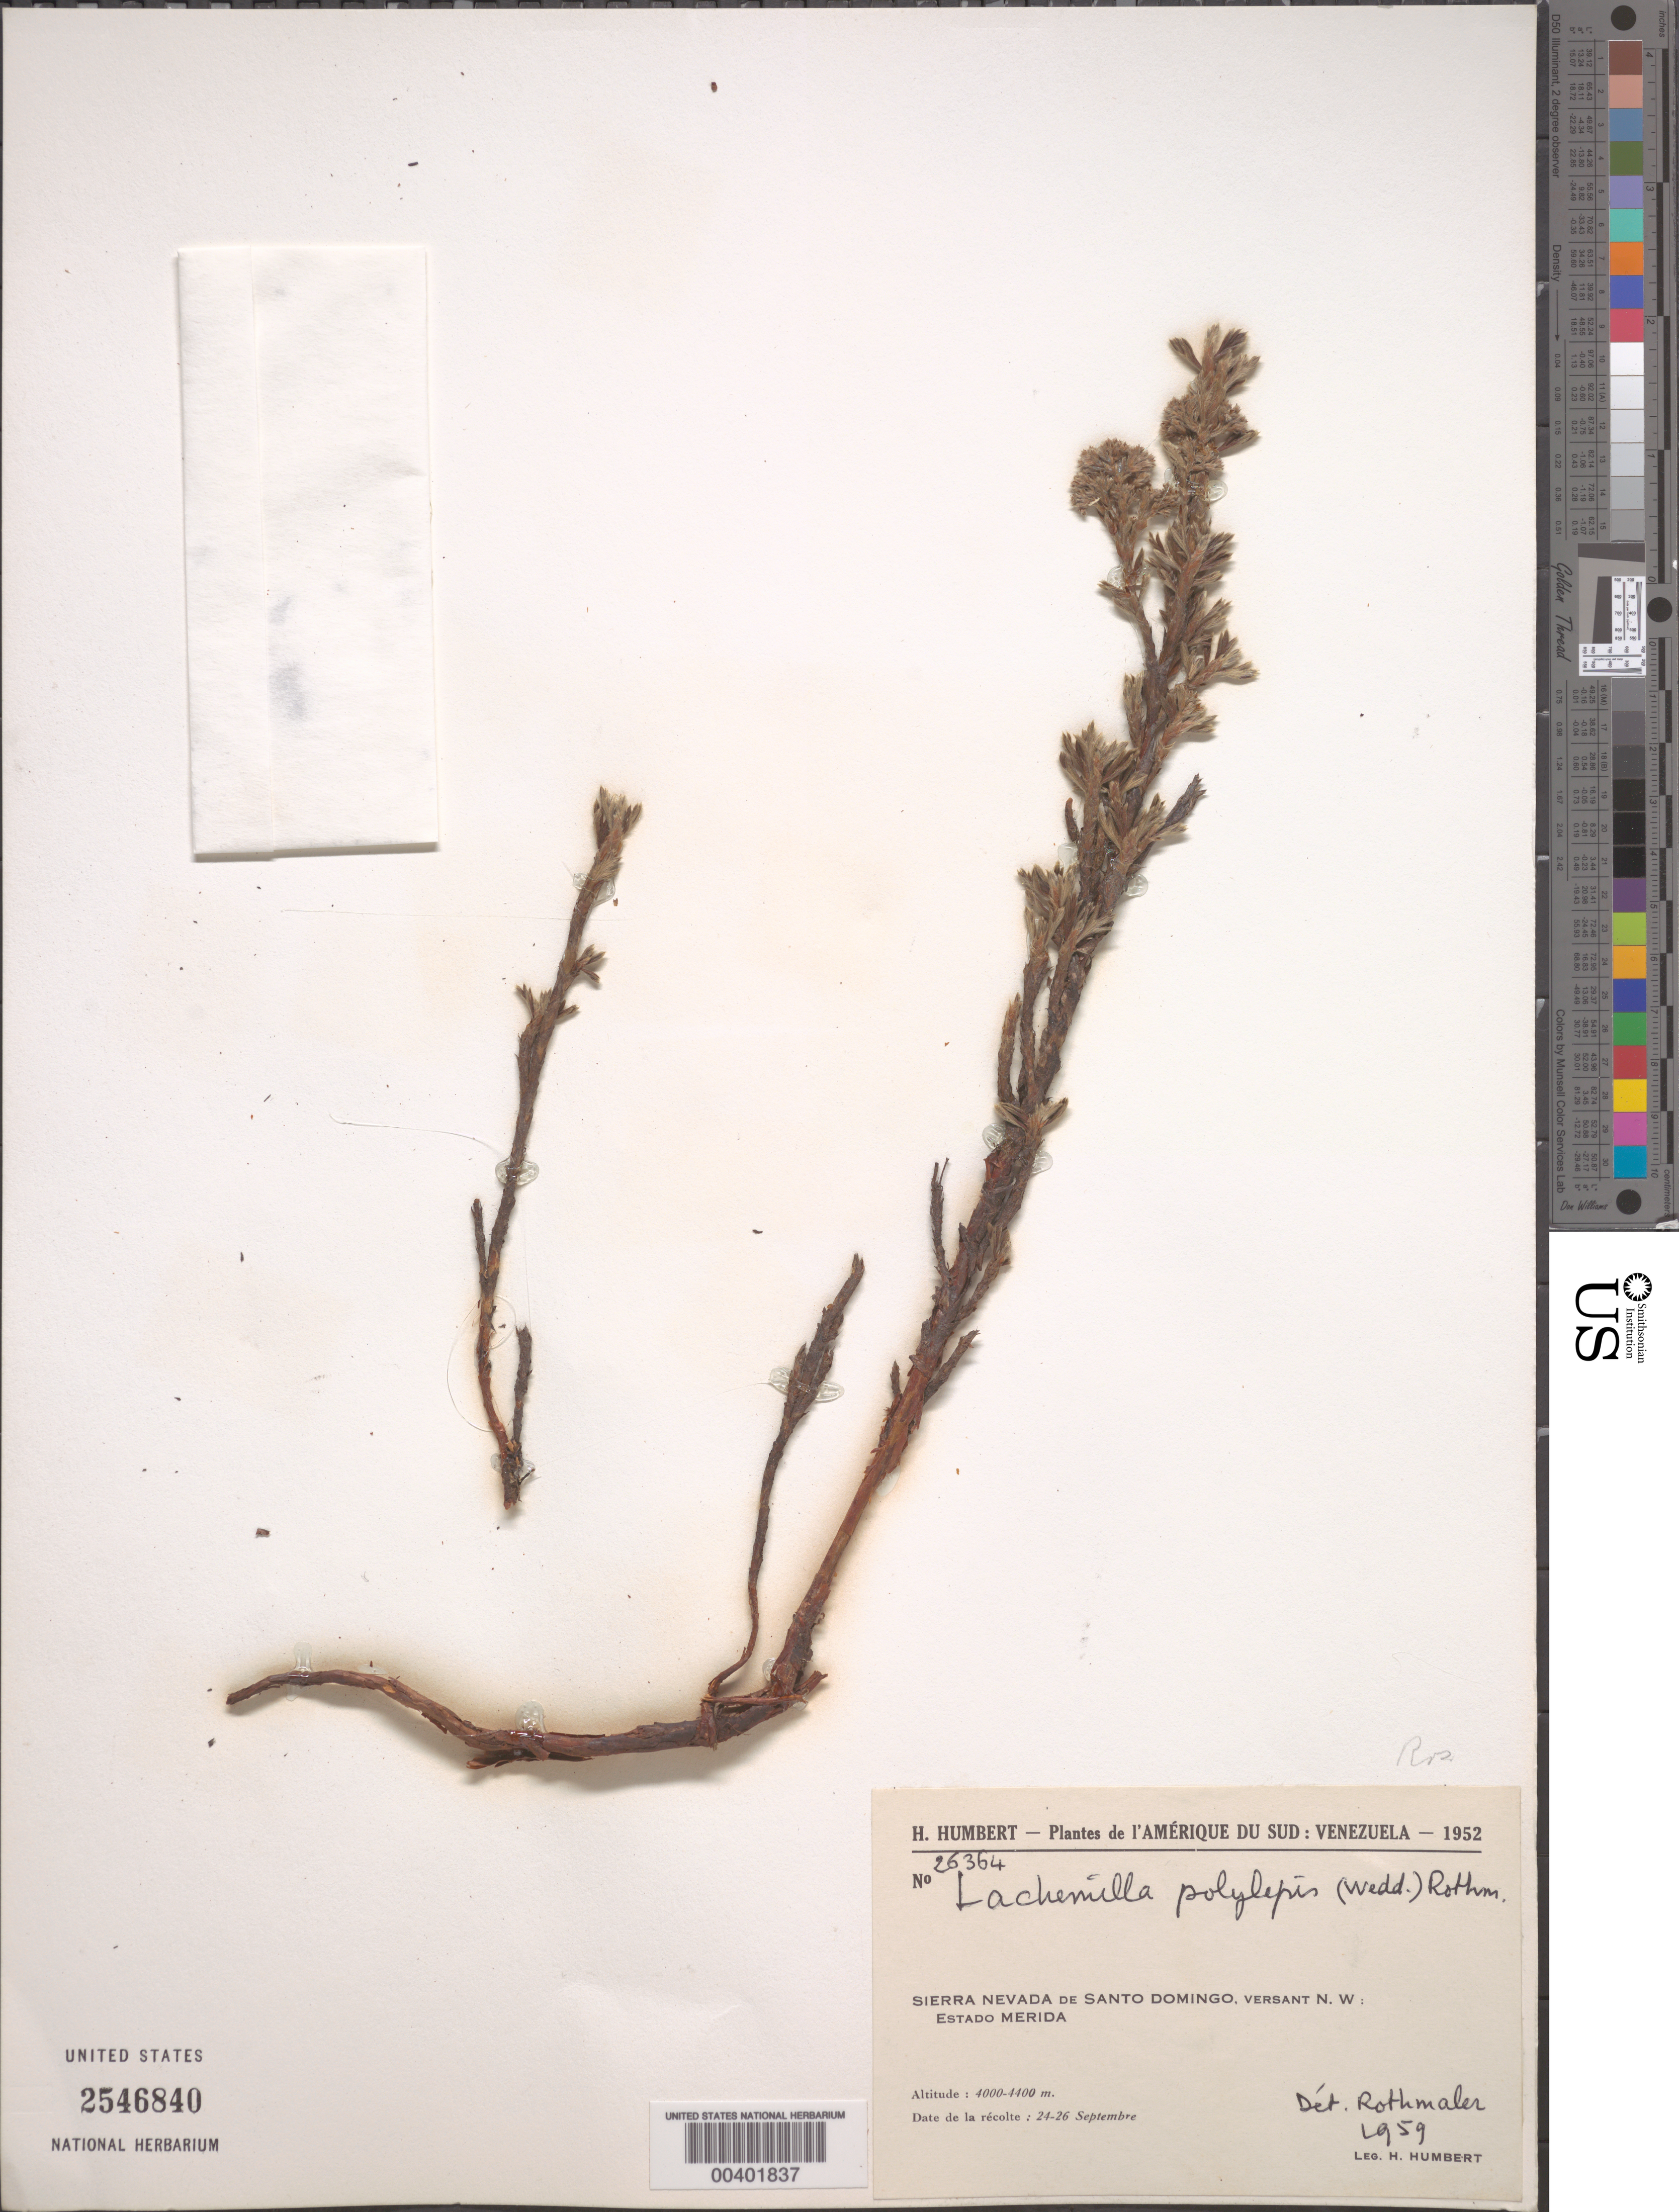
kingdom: Plantae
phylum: Tracheophyta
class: Magnoliopsida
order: Rosales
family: Rosaceae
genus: Alchemilla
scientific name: Alchemilla polylepis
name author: Wedd.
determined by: Dorr, L. J., (BOT), Smithsonian Institution - National Museum of Natural History (UNITED STATES)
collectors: H. Humbert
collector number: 26364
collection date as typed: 24 Sep 1952 to 26 Sep 1952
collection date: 1952-09-24/1952-09-26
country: Venezuela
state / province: Mérida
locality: Sierra Nevada de Santo Domingo, versant N.W.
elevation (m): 4000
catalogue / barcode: US 2546840